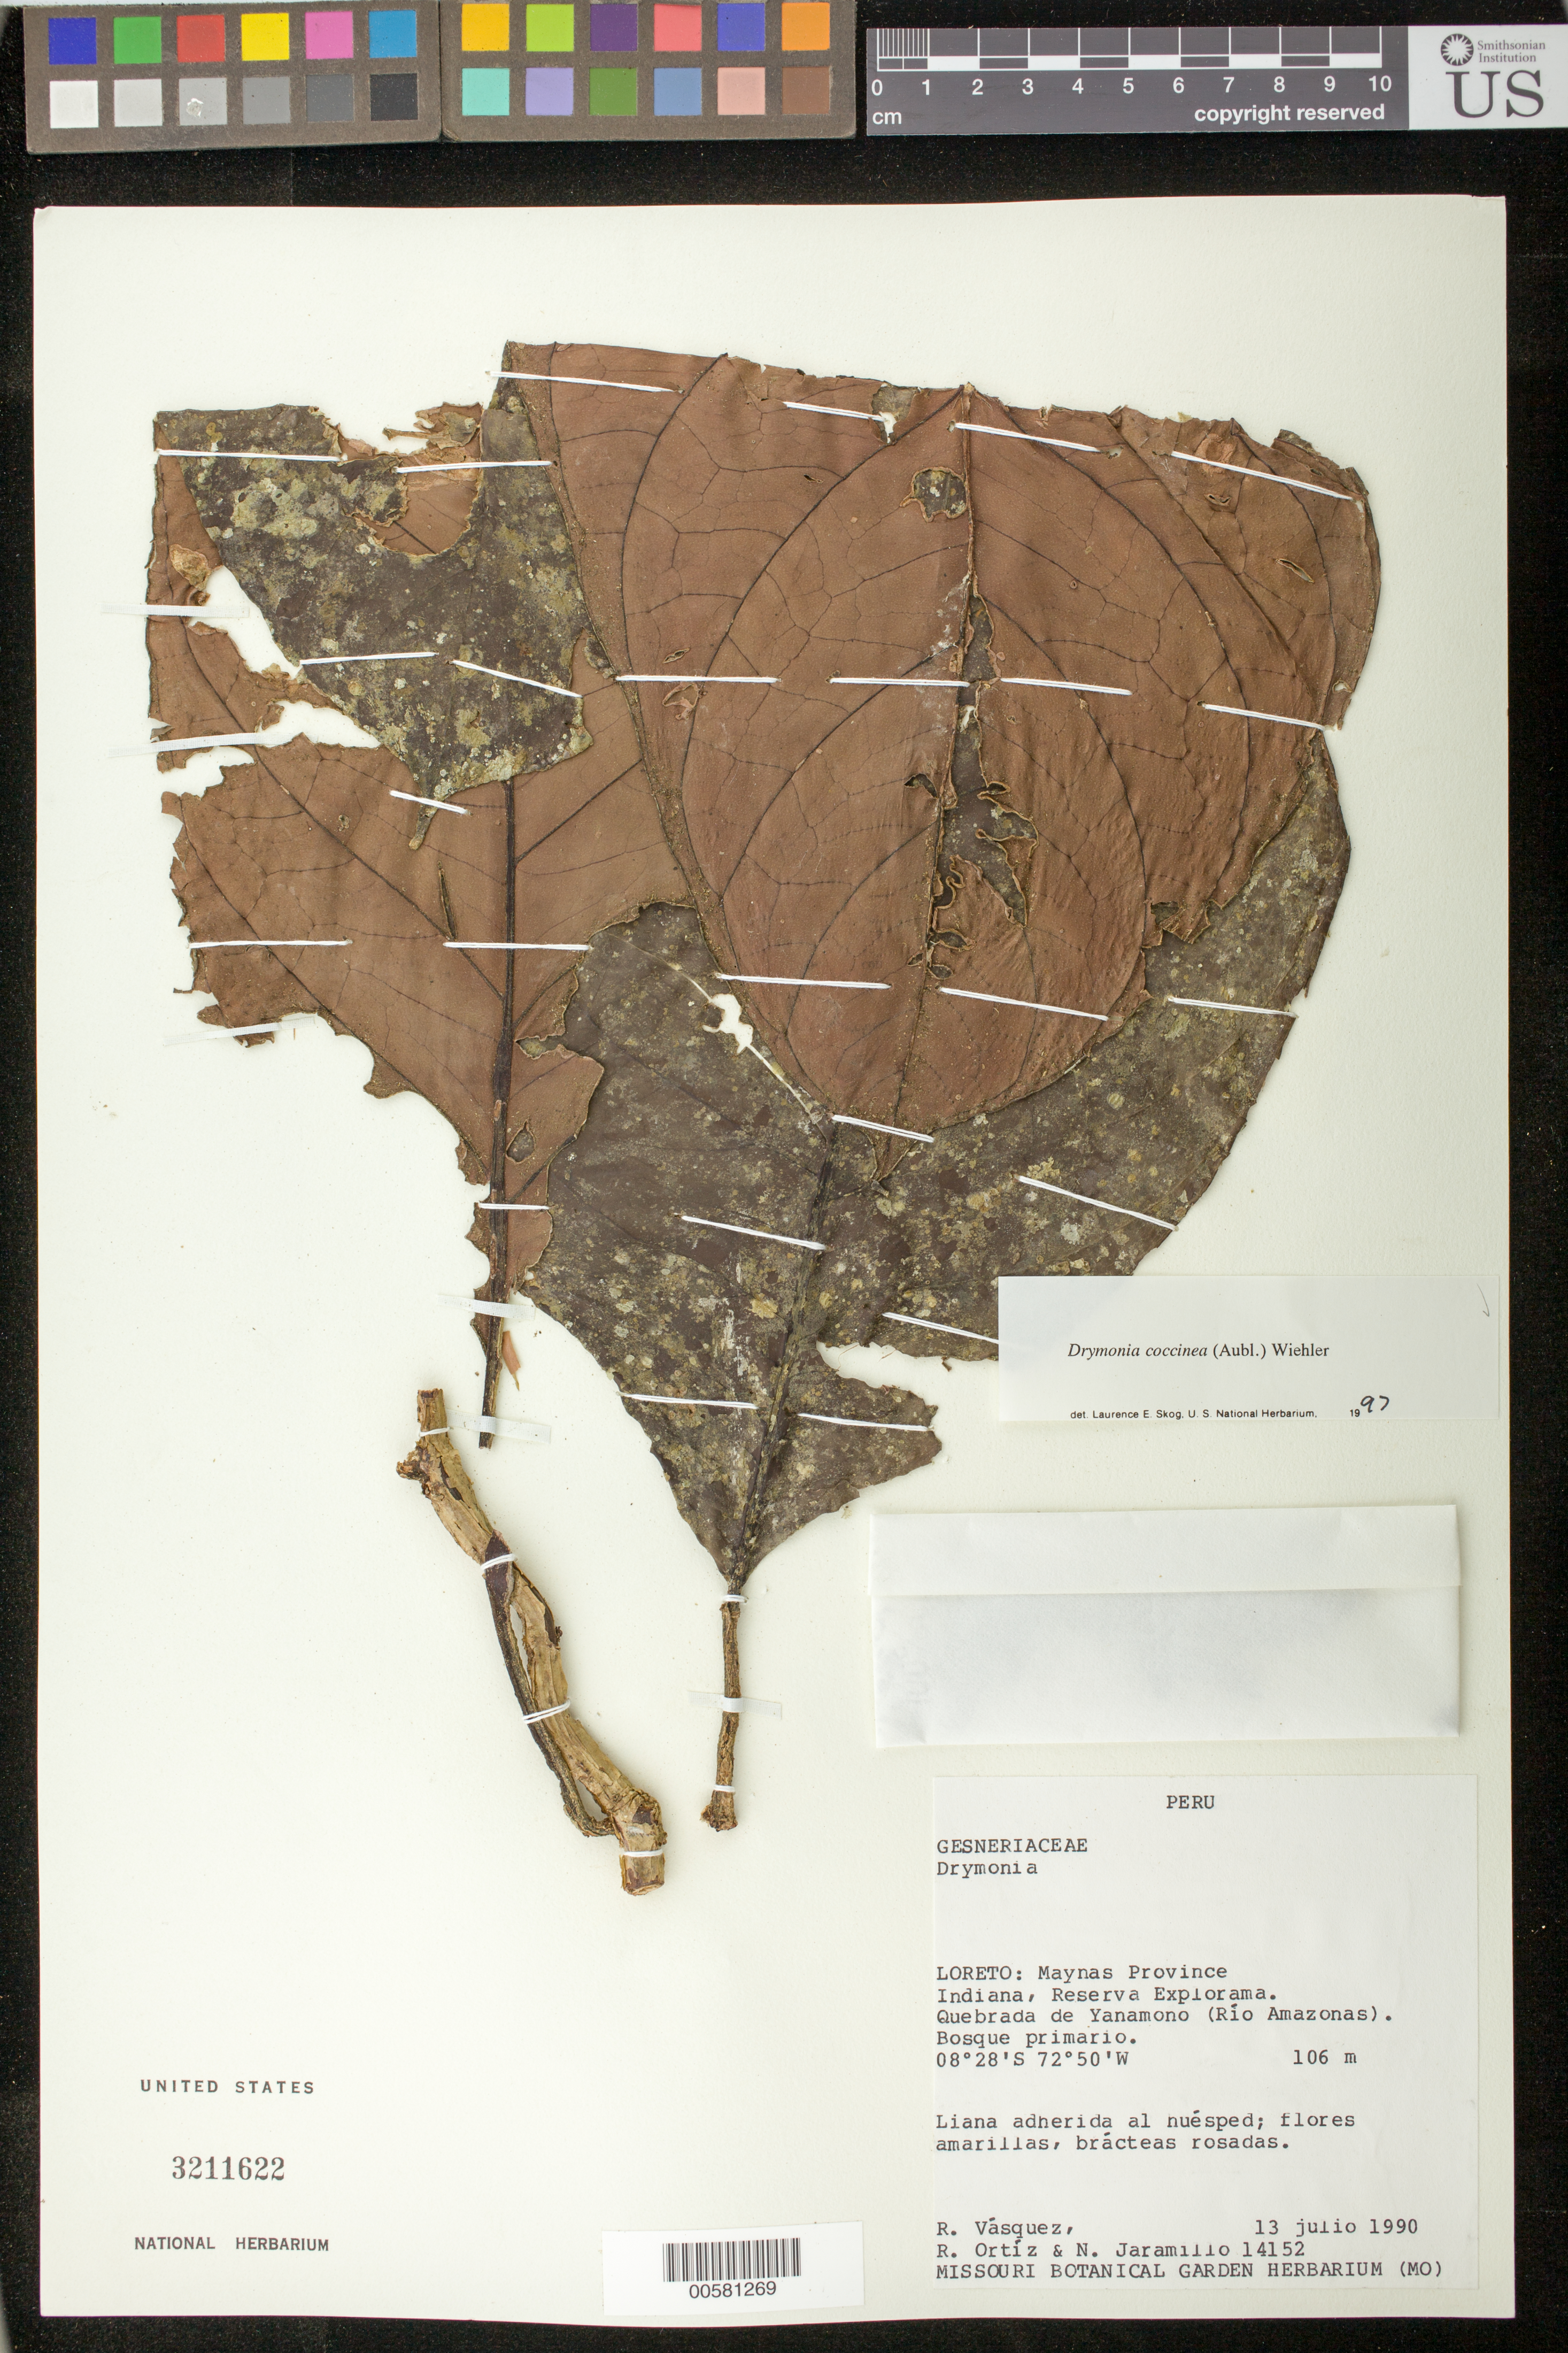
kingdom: Plantae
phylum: Tracheophyta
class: Magnoliopsida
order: Lamiales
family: Gesneriaceae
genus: Drymonia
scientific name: Drymonia coccinea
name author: (Aubl.) Wiehler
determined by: Skog, Laurence E.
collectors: R. Vásquez, R. del C. Ortiz & N. Jaramillo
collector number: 14152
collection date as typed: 13 Jul 1990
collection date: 1990-07-13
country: Peru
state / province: Loreto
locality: Prov. Maynas; Indiana, Reserva Explorama; Quebrada de Yanamono (Río Amazonas)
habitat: Bosque primario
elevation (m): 106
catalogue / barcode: US 3211622